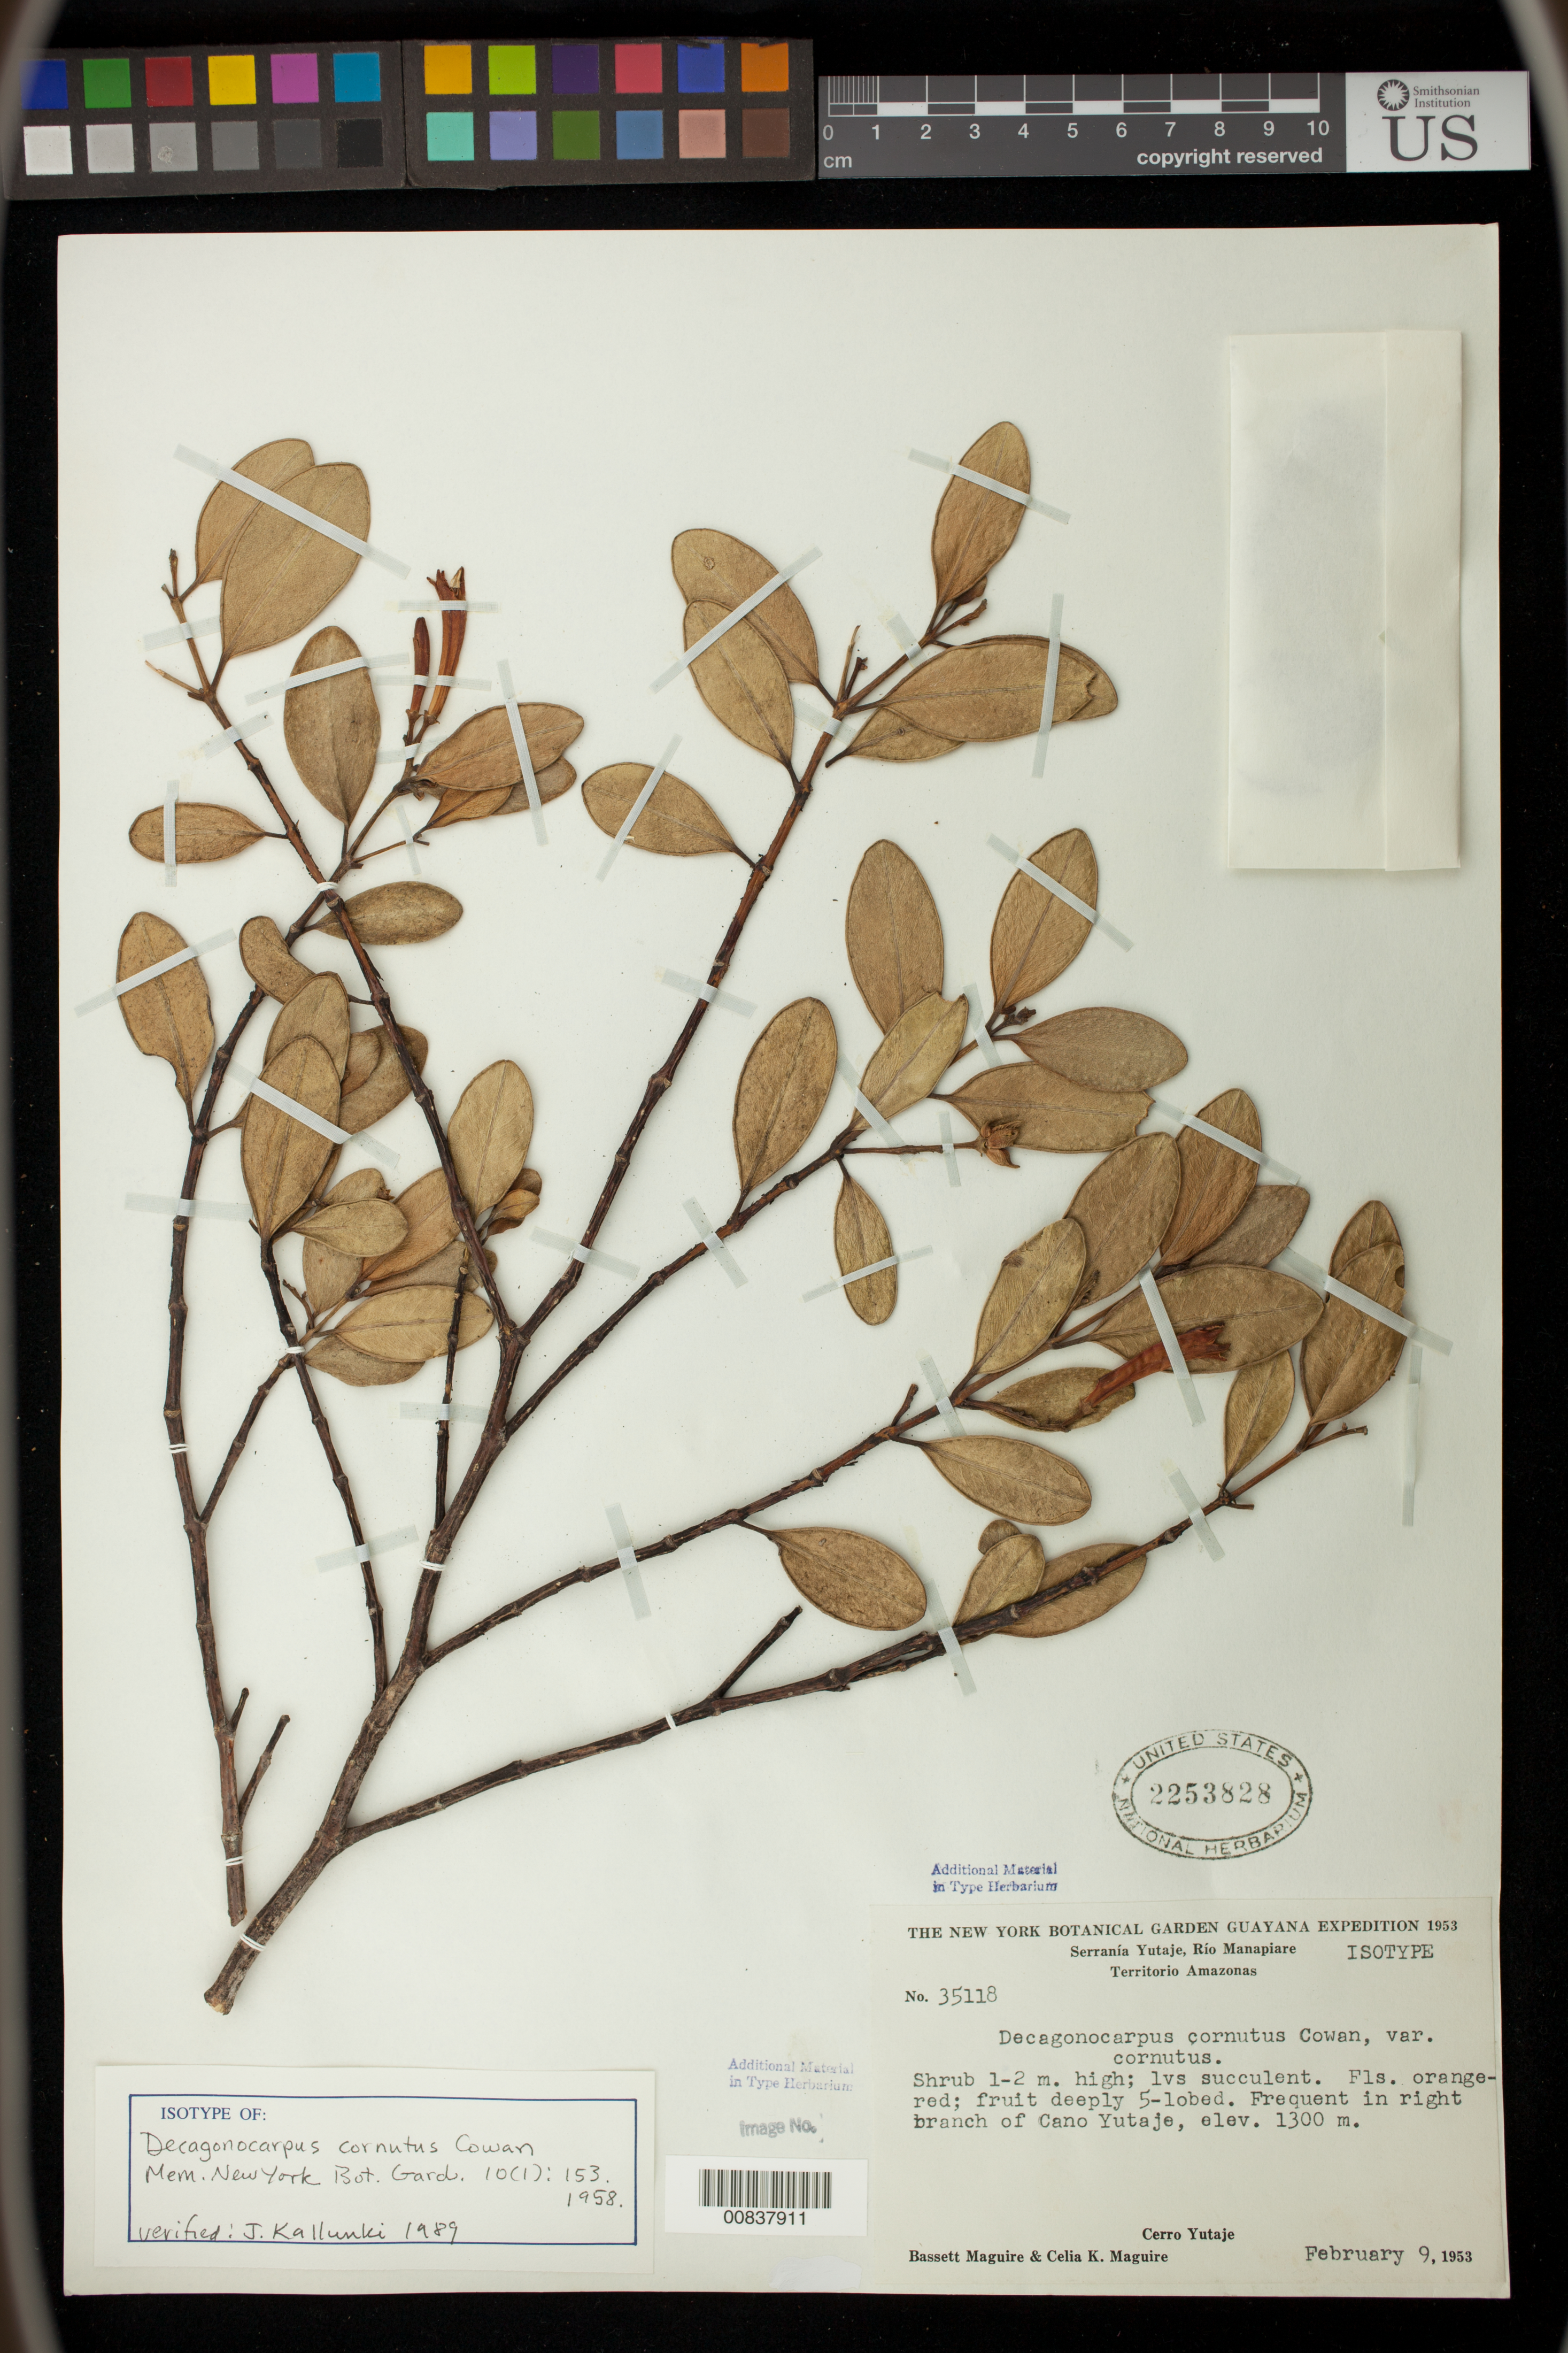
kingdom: Plantae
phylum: Tracheophyta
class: Magnoliopsida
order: Sapindales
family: Rutaceae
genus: Decagonocarpus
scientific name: Decagonocarpus cornutus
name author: R.S. Cowan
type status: Isotype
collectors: B. Maguire & C. K. Maguire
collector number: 35118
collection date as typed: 09 Feb 1953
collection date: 1953-02-09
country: Venezuela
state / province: Amazonas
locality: Serrania Yutaje, Rio Manapiare.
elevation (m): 1300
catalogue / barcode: US 2253828